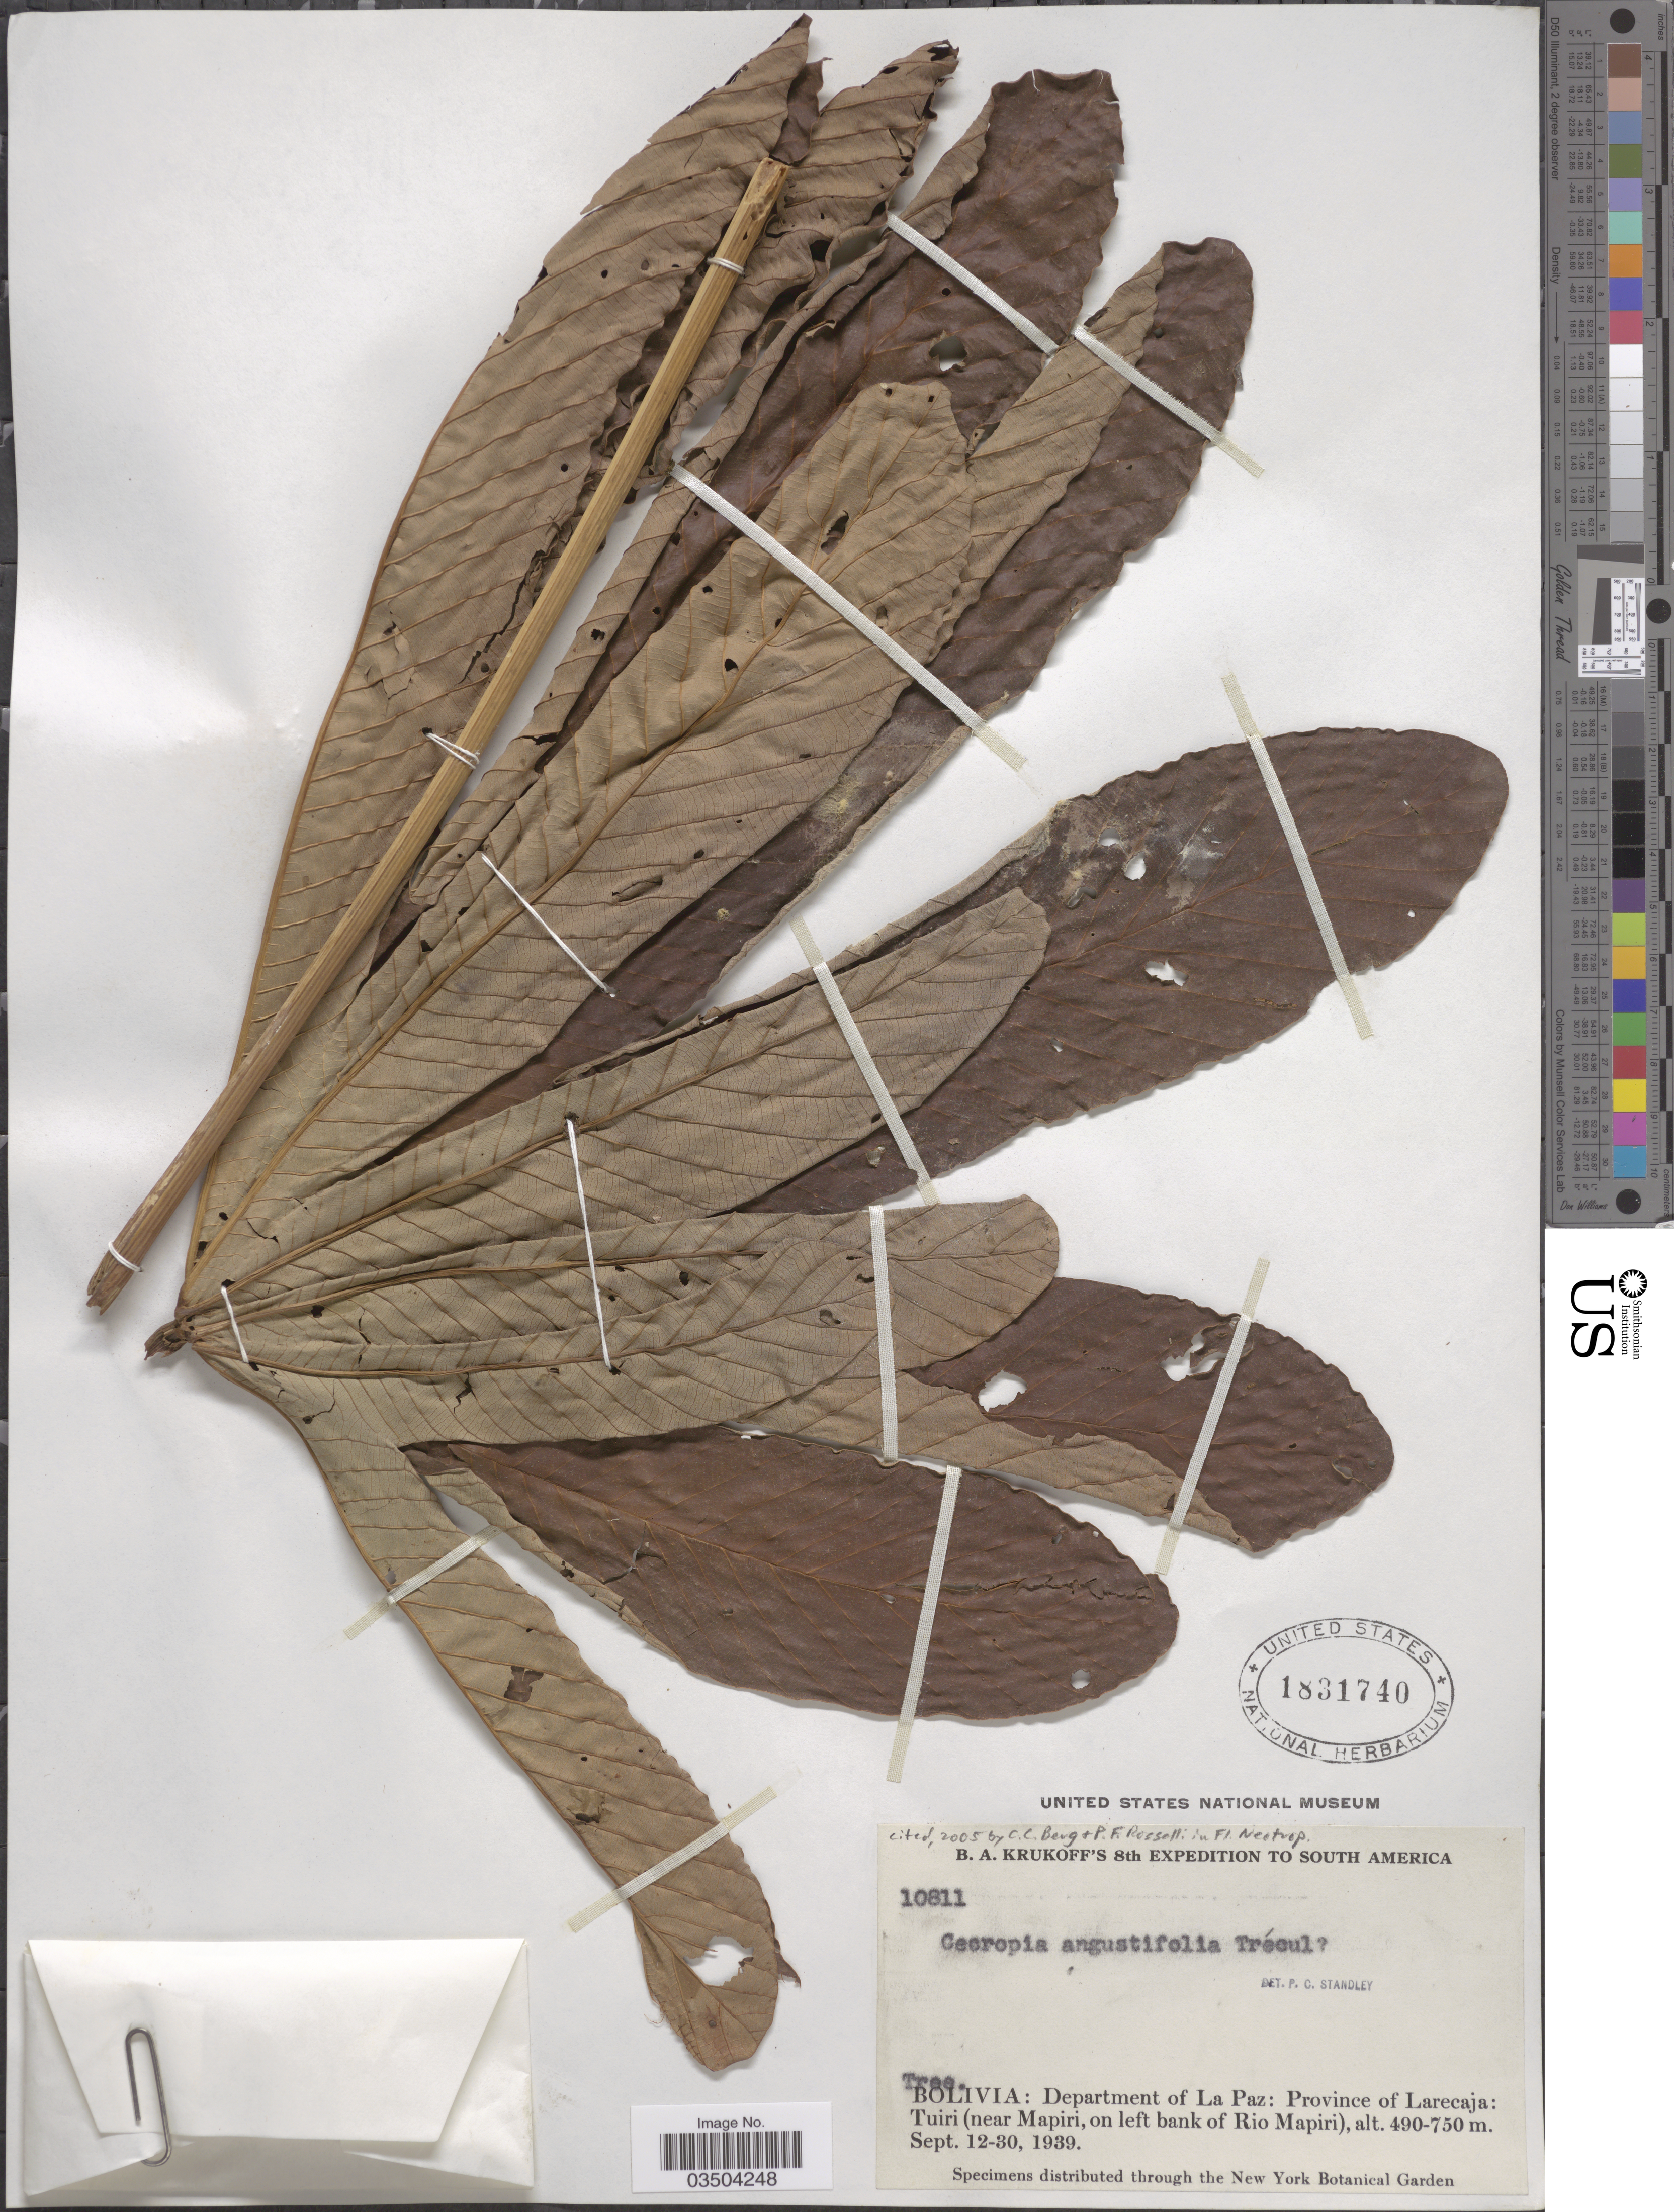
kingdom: Plantae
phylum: Tracheophyta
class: Magnoliopsida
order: Rosales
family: Urticaceae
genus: Cecropia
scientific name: Cecropia angustifolia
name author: Trécul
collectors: B. A. Krukoff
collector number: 10811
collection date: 1939-09-12/1939-09-30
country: Bolivia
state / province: La Paz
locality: Department of La Paz: Province of Larecaja: Tuiri (near Mapiri, on left bank of Rio Mapiri).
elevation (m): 490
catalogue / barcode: US 1831740